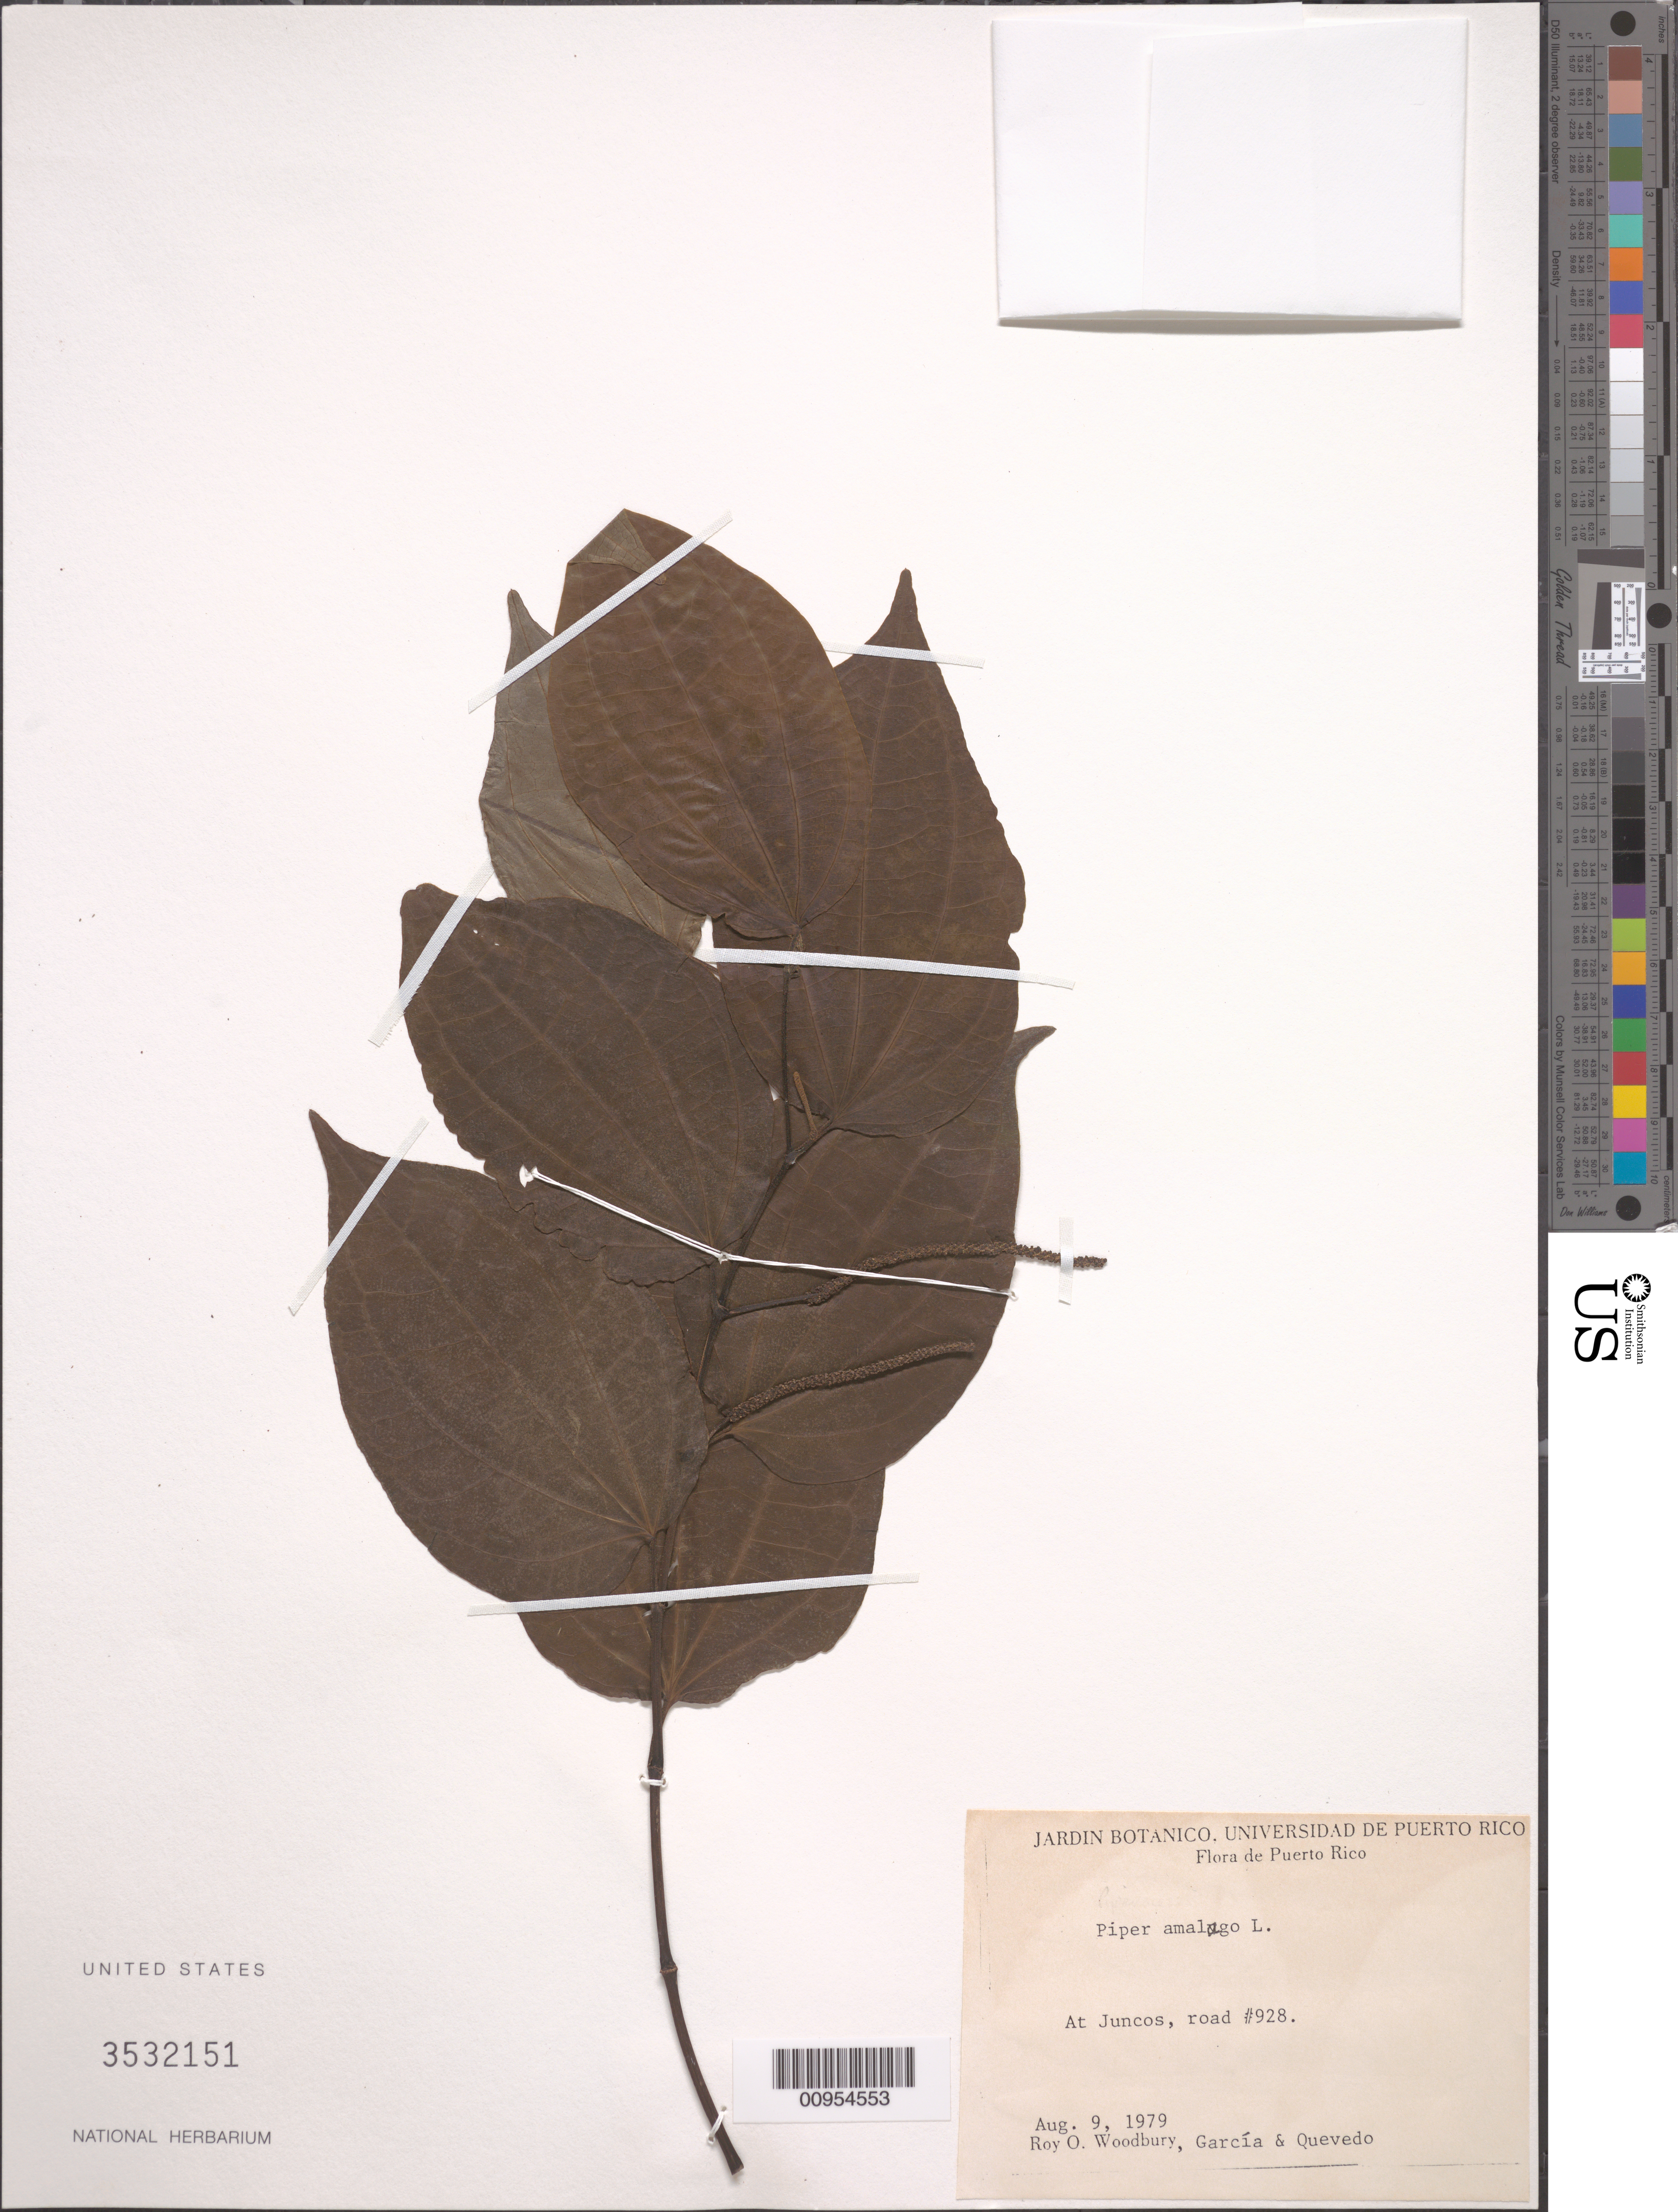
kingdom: Plantae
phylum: Tracheophyta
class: Magnoliopsida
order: Piperales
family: Piperaceae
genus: Piper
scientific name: Piper amalago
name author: L.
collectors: R. O. Woodbury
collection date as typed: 09 Aug 1979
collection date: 1979-08-09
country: Puerto Rico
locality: At Juncos, road #928.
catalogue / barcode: US 3532151